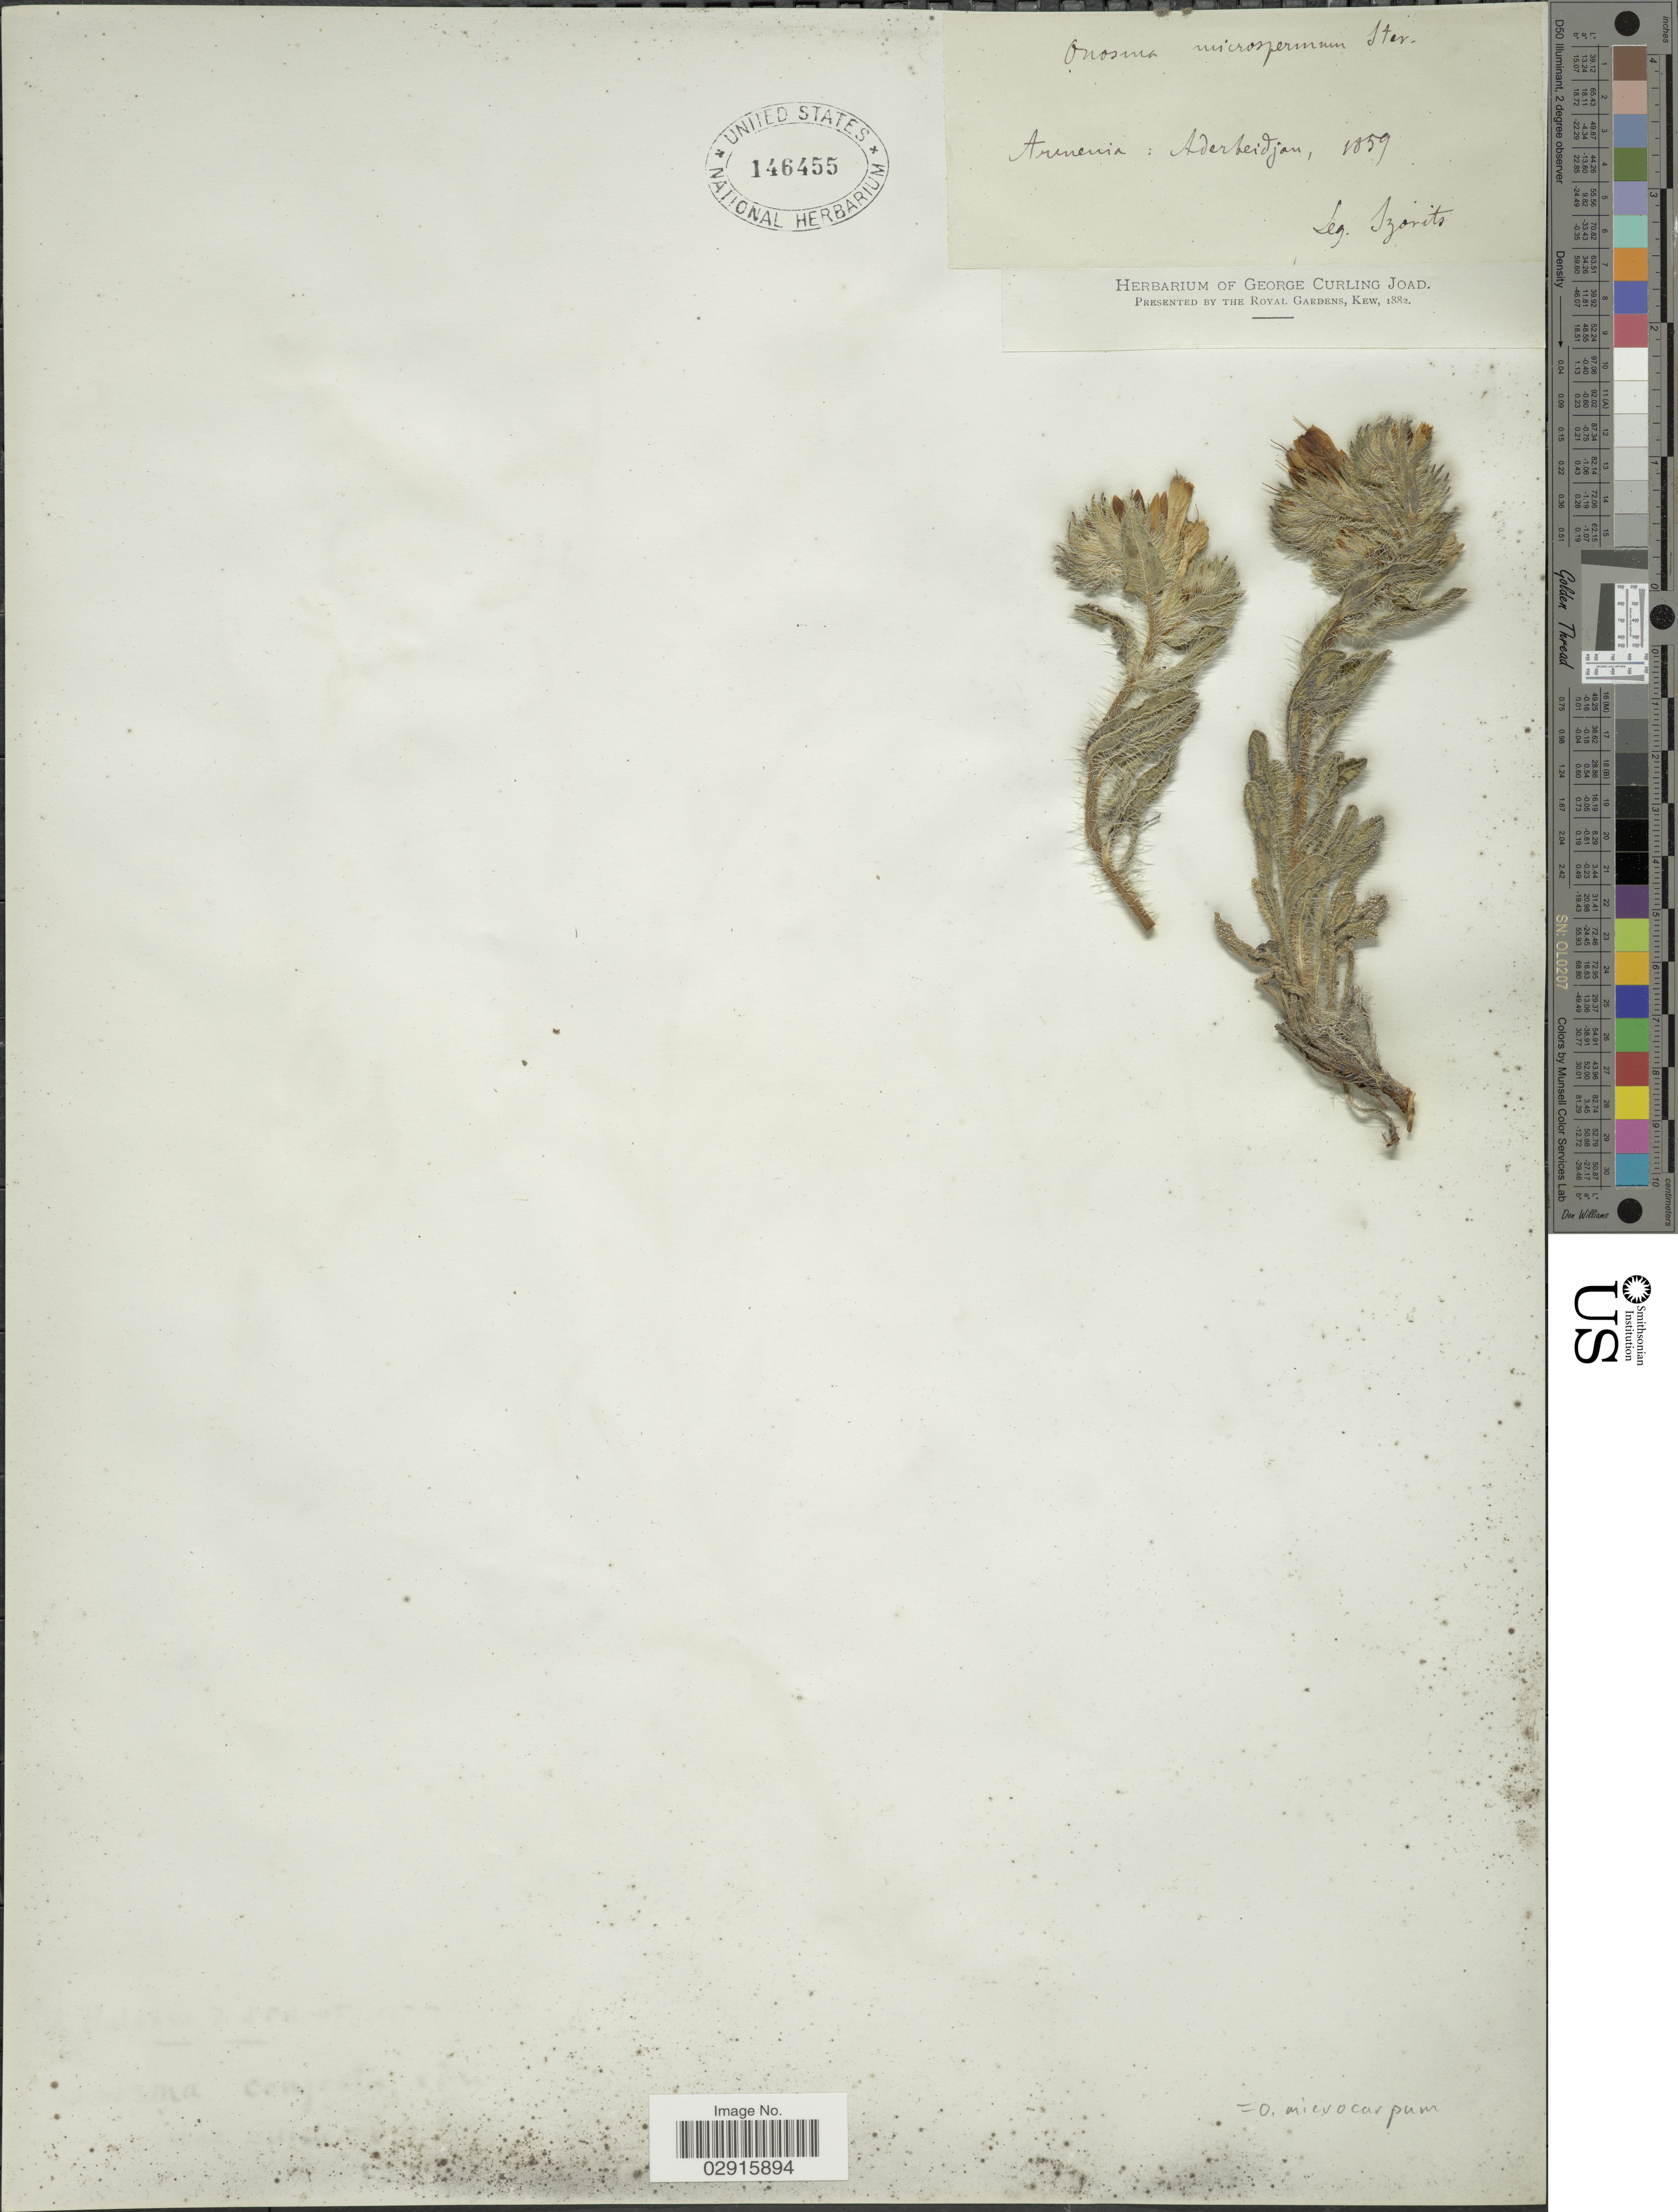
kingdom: Plantae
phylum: Tracheophyta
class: Magnoliopsida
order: Boraginales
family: Boraginaceae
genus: Onosma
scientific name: Onosma microcarpa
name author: DC.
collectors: Szovits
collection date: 1859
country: Azerbaijan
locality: Aberbeidjan.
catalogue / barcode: US 146455